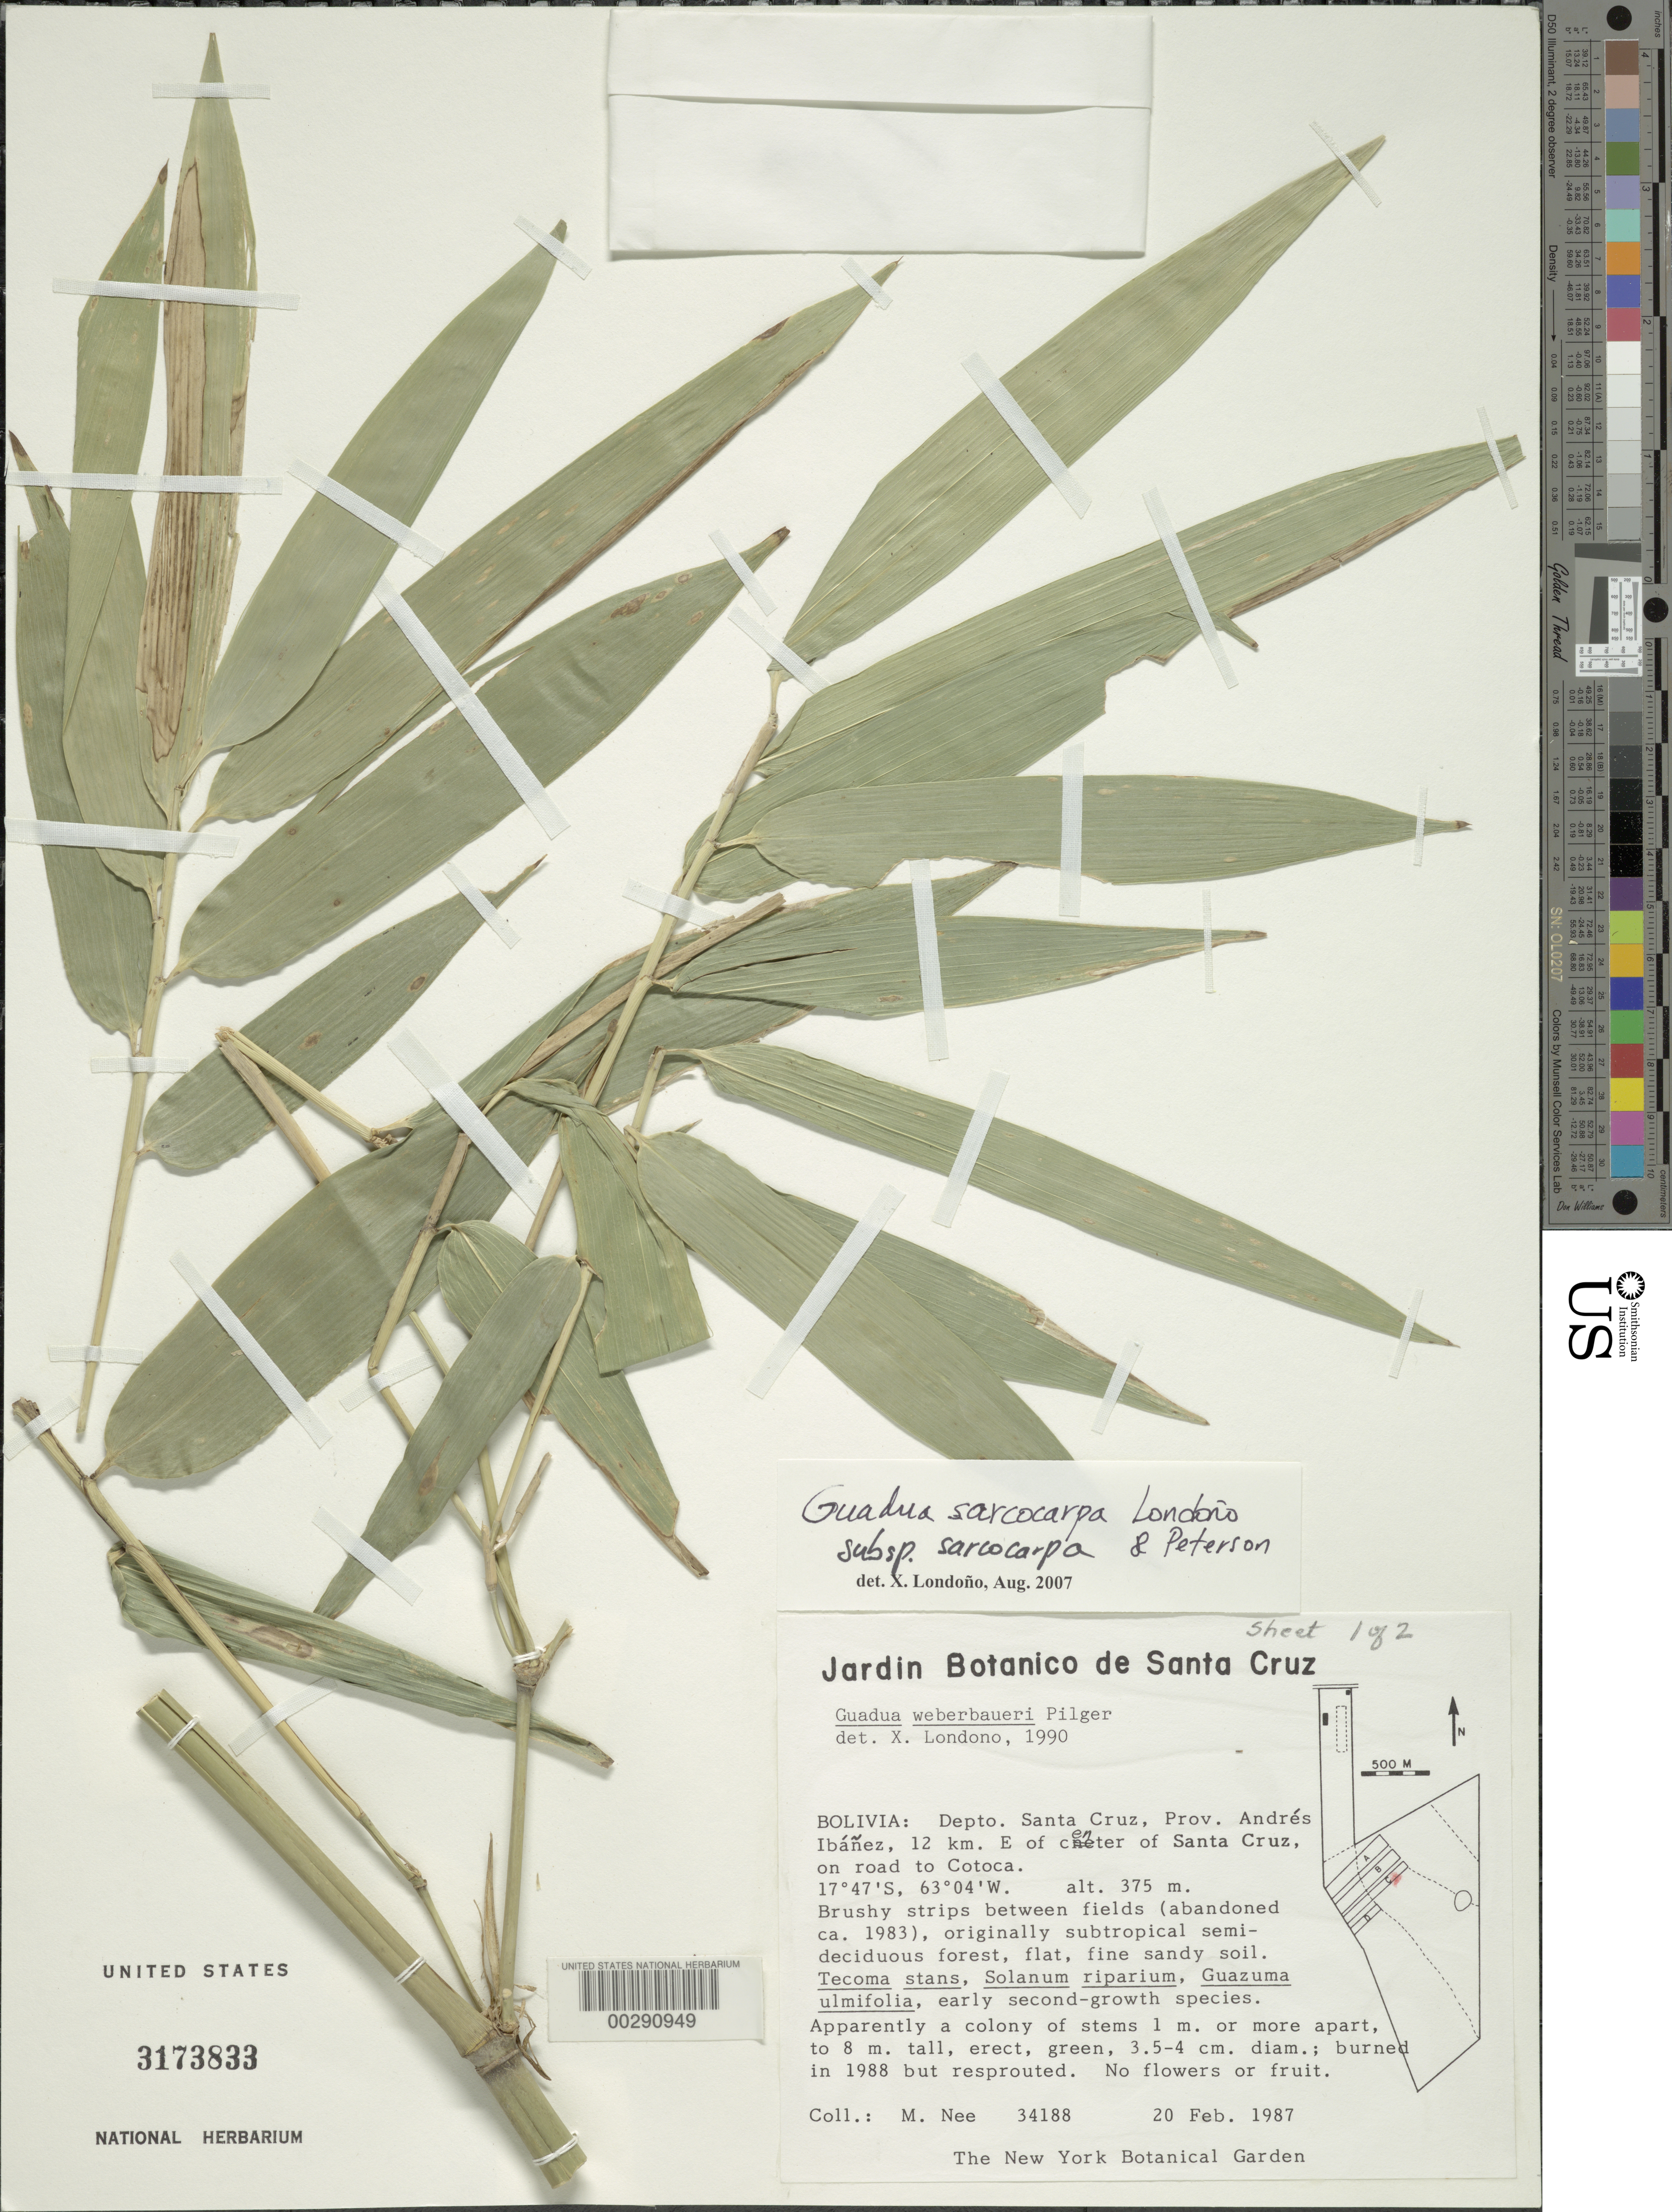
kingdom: Plantae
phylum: Tracheophyta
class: Liliopsida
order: Poales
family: Poaceae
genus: Guadua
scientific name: Guadua sarcocarpa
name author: Londoño & P.M. Peterson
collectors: M. Nee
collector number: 34188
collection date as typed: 20 Feb 1987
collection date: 1987-02-20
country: Bolivia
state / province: Santa Cruz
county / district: Andrés Ibáñez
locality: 12 km E of center of Santa Cruz, on road to Cotoca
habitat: Brushy strips between fields; orig. subtropical semideciduous forest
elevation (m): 375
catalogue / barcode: US 3173833